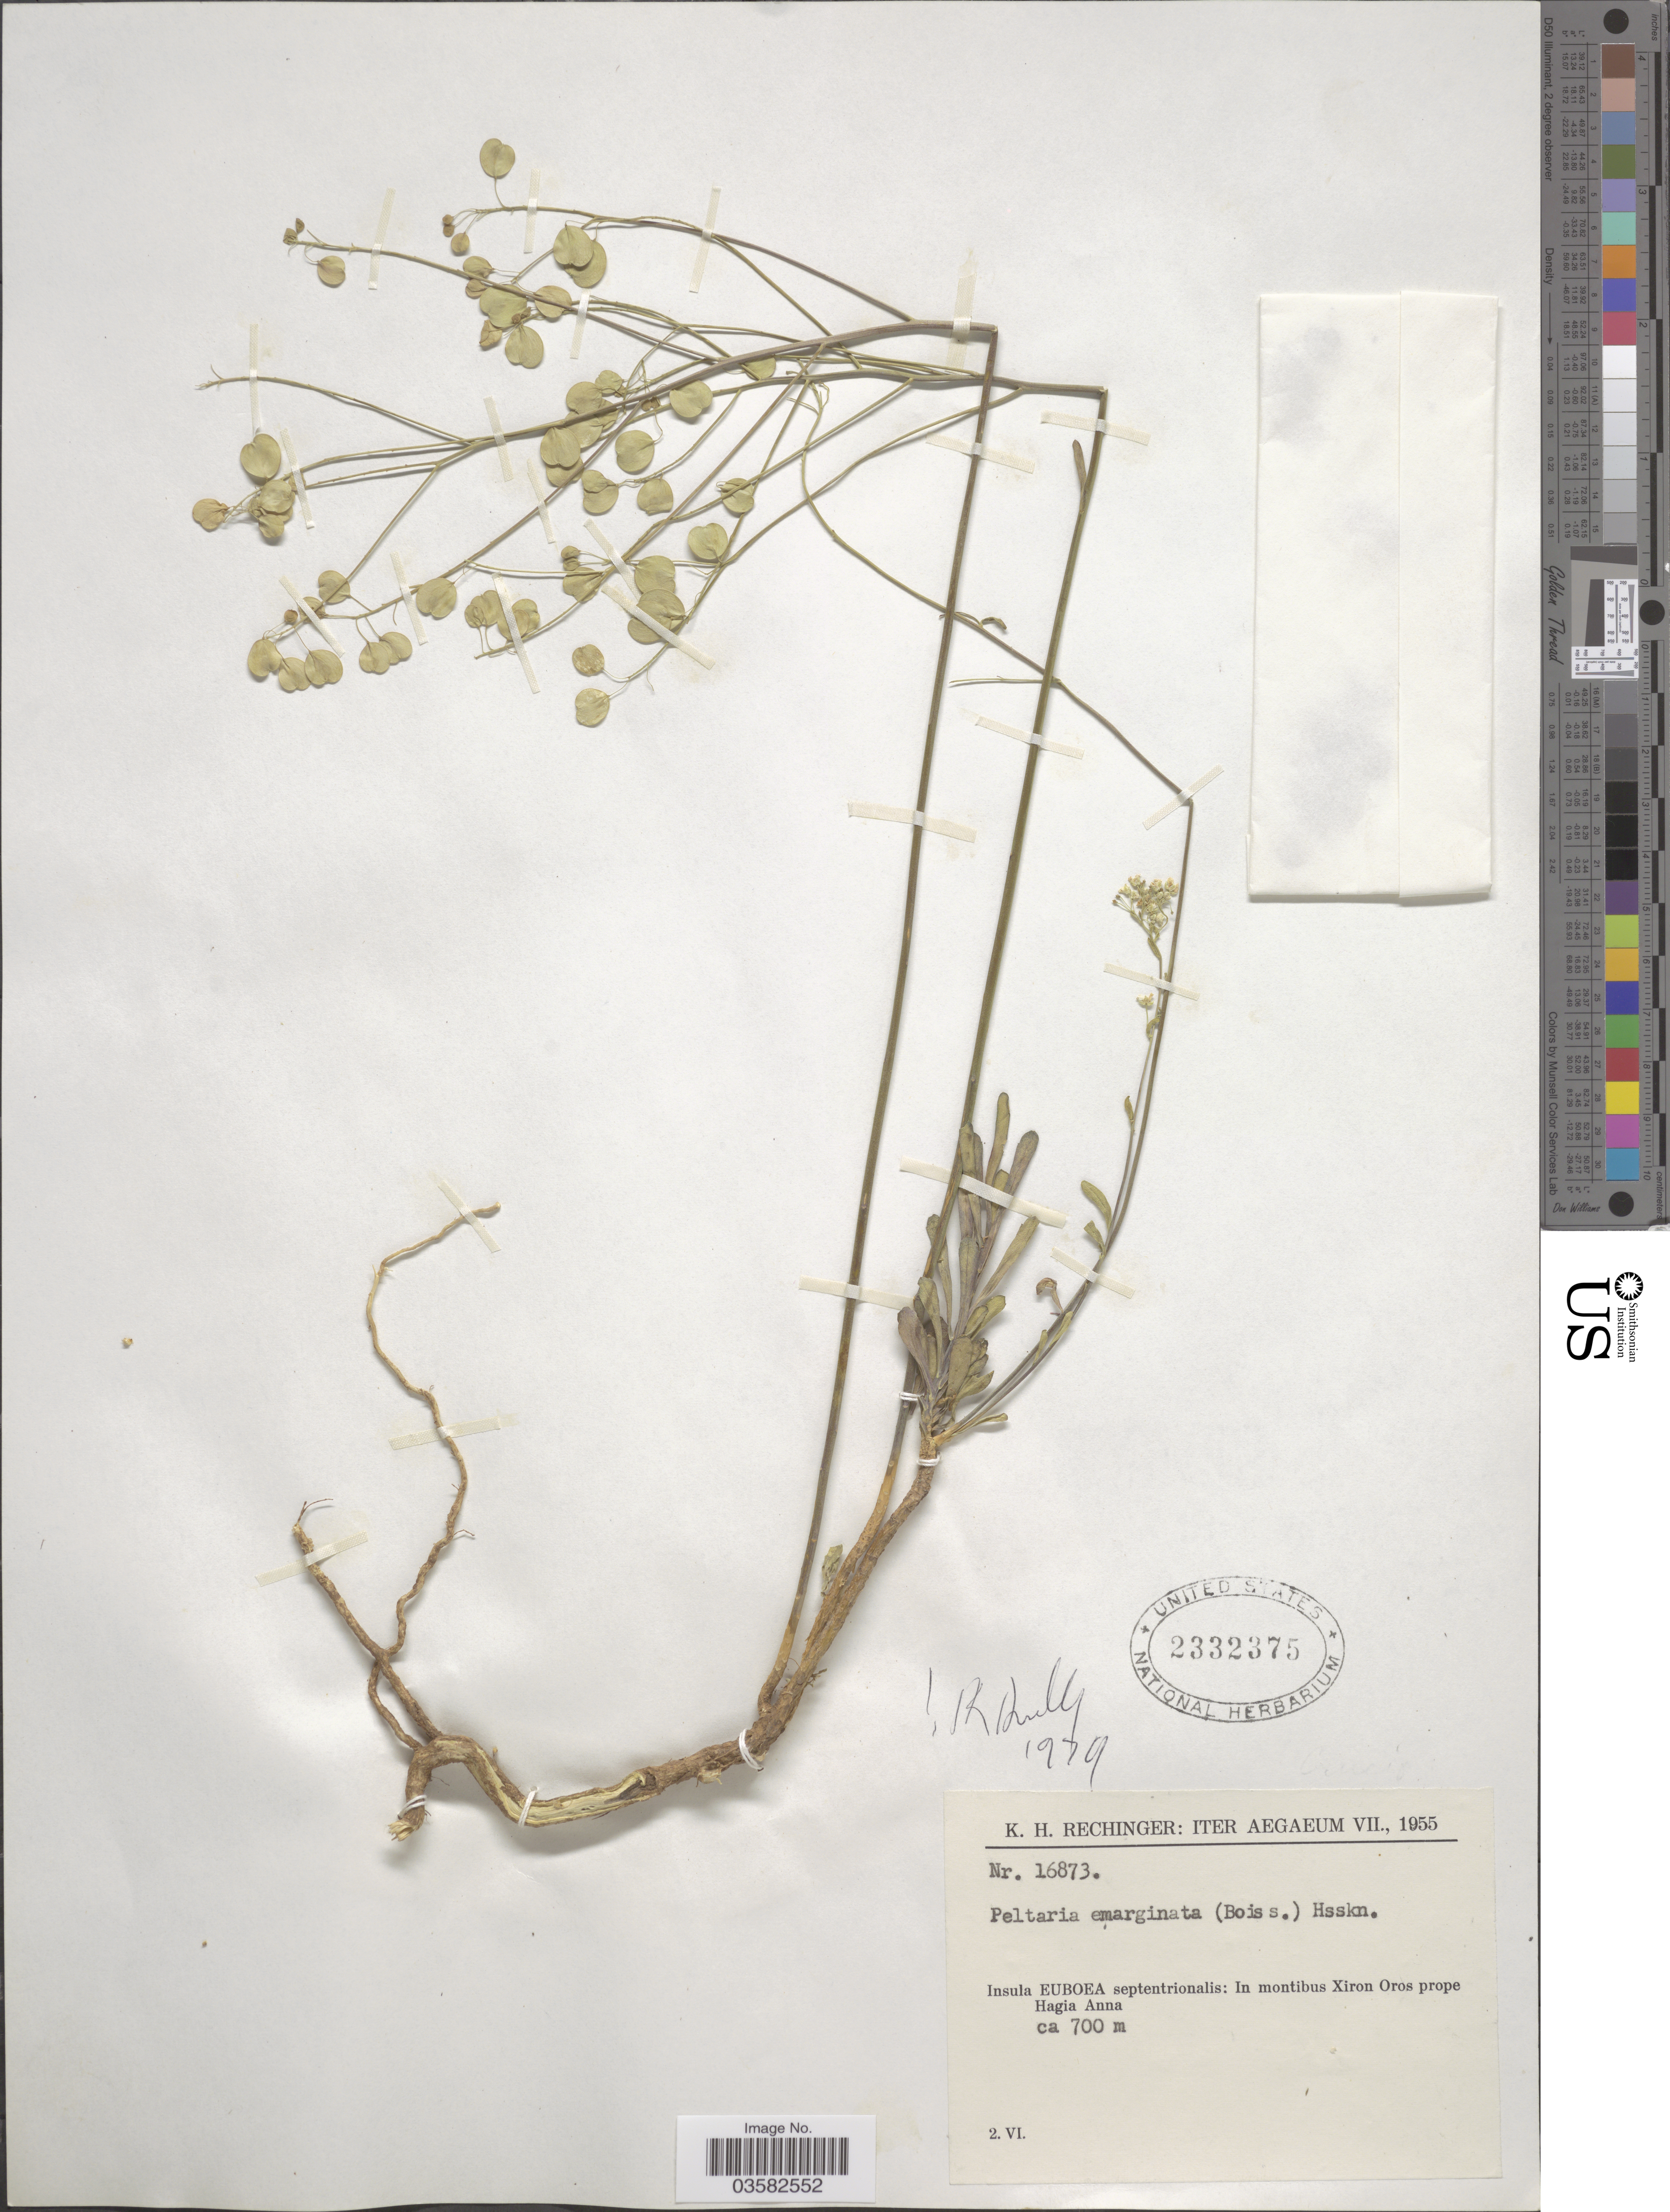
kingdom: Plantae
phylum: Tracheophyta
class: Magnoliopsida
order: Brassicales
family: Brassicaceae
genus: Peltaria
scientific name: Peltaria emarginata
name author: (Boiss.) Hausskn.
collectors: K. H. Rechinger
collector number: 16873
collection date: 1955-06-02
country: Greece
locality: Iter Aegaeum. Insula Euboea septentrionalis: In montibus Xiron Oros prope Hagia Anna.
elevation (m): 700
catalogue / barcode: US 2332375